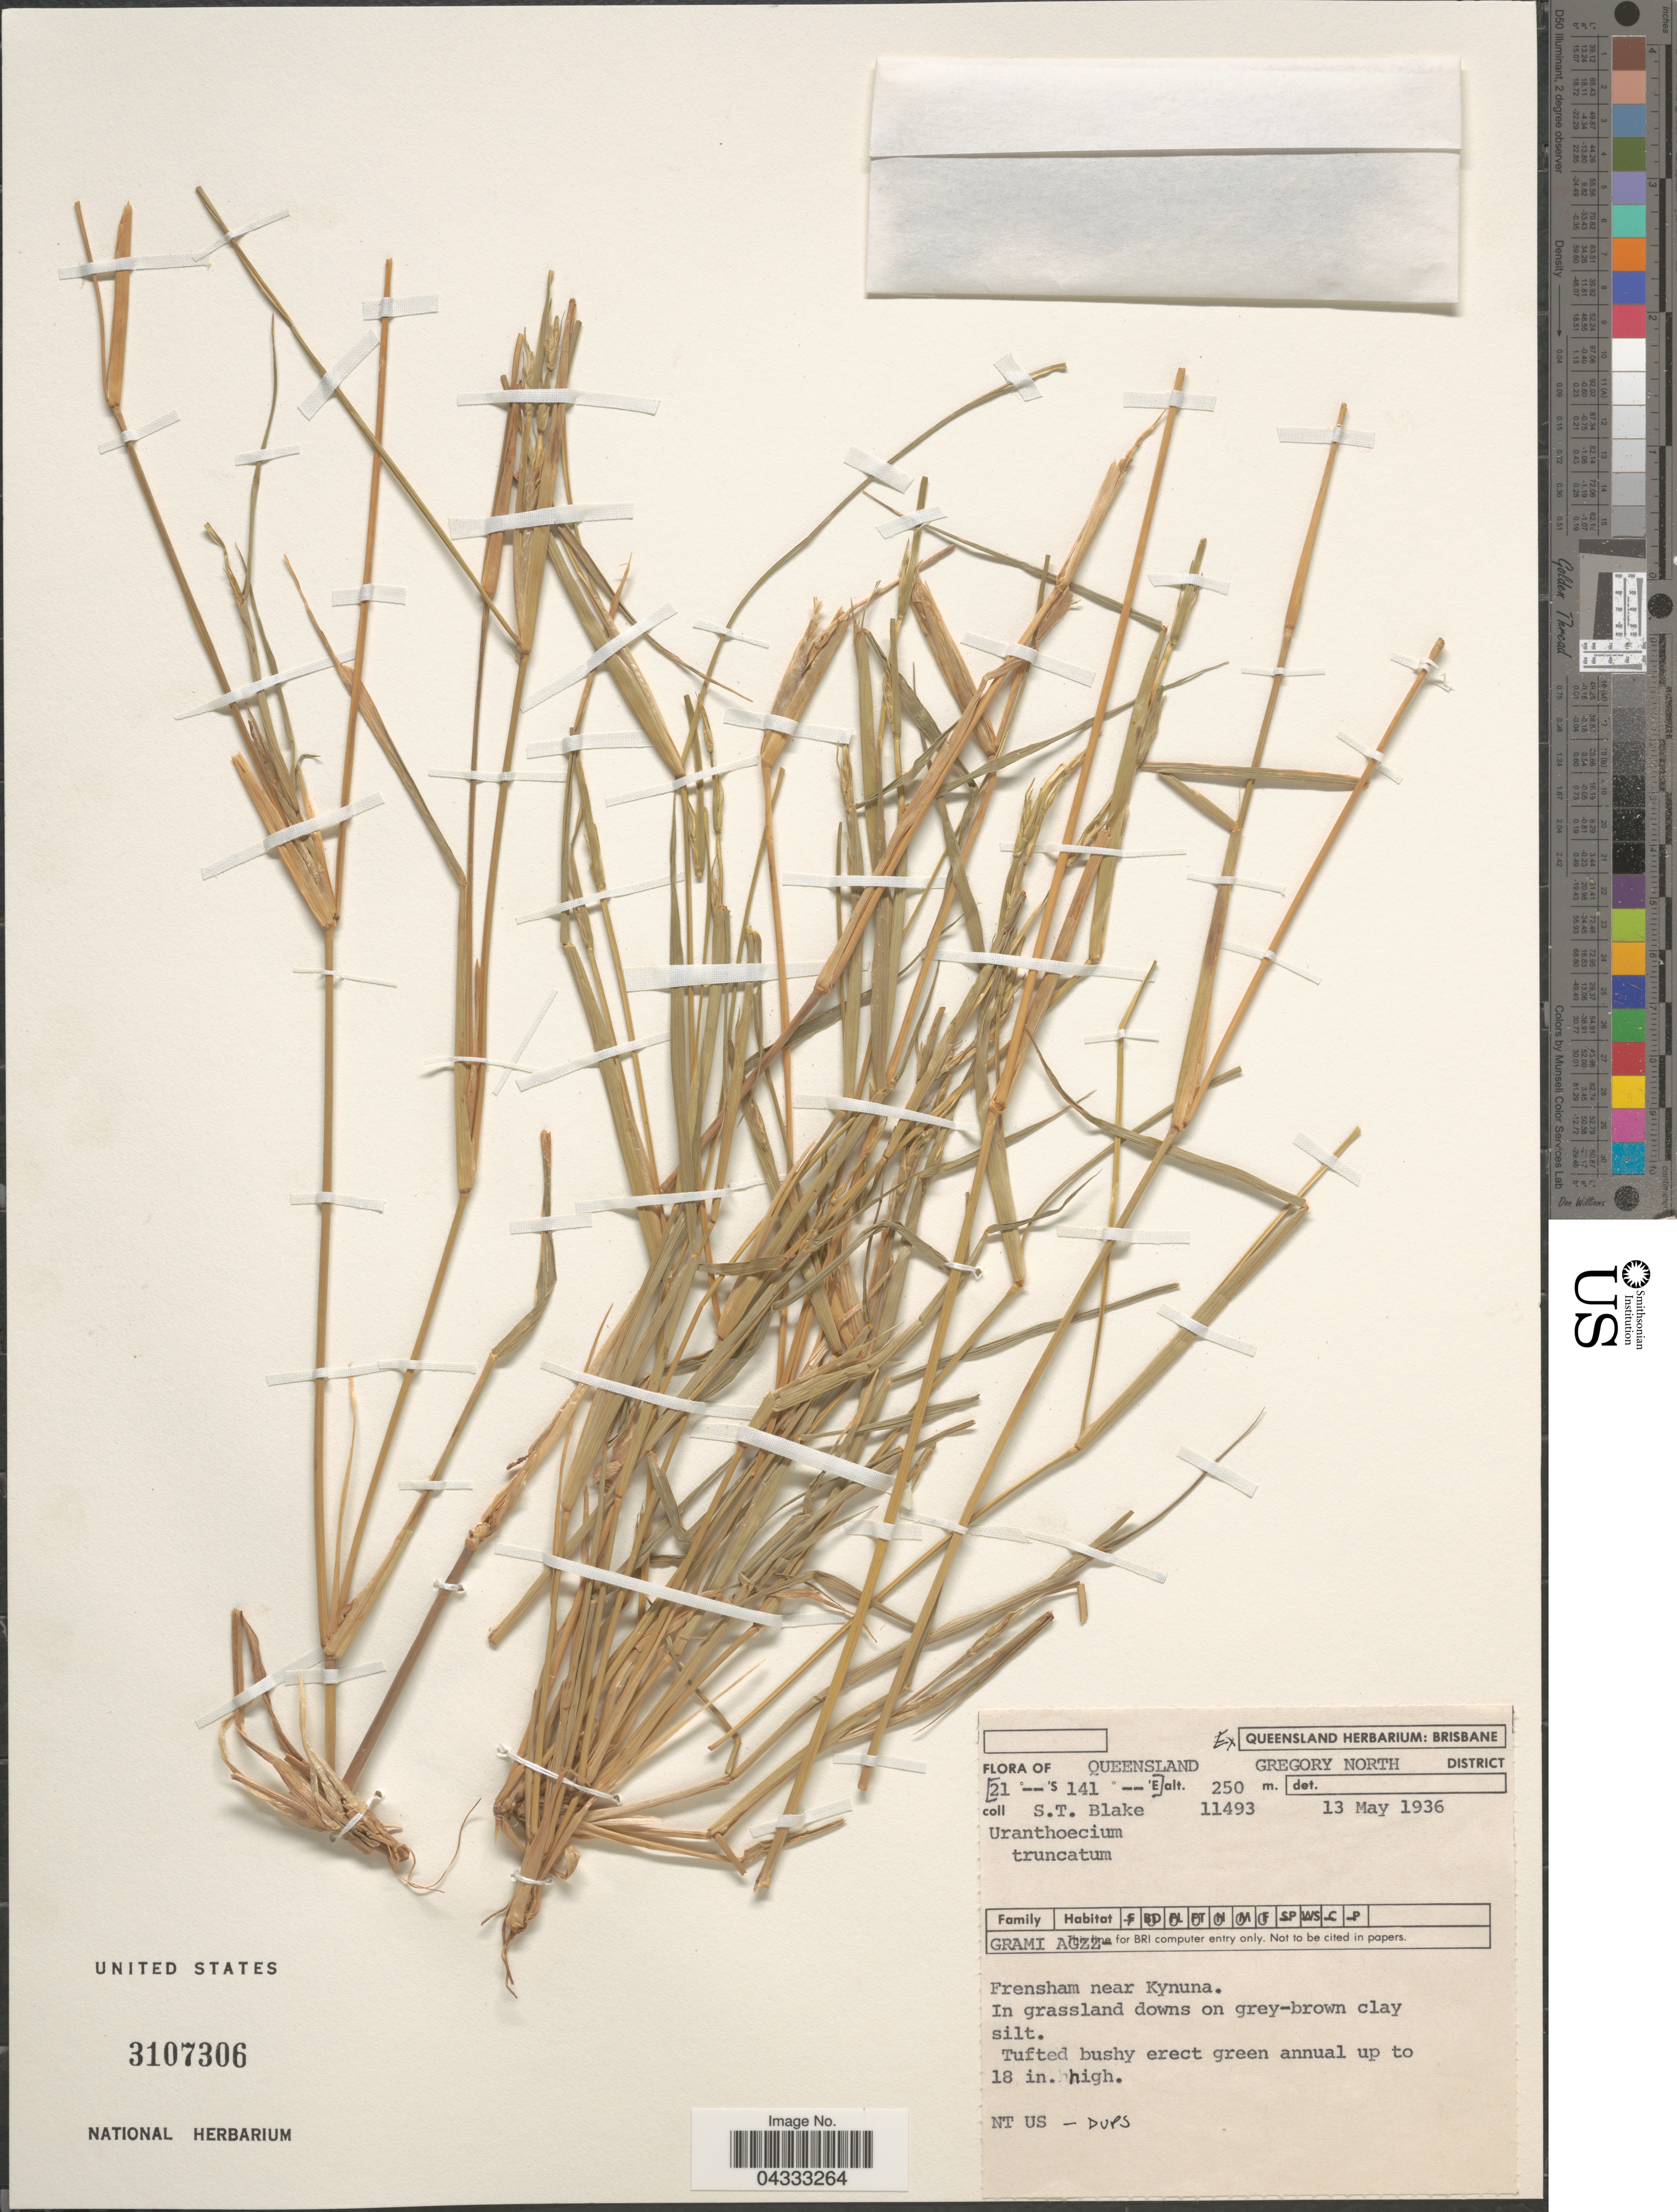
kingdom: Plantae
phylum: Tracheophyta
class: Liliopsida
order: Poales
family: Poaceae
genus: Uranthoecium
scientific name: Uranthoecium truncatum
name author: (Maiden & Betche) Stapf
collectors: S. T. Blake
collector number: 11493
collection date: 1936-05-13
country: Australia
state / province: Queensland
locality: Gregory North District. Frensham near Kynuna. In grassland downs on grey-brown clay silt.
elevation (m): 250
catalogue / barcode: US 3107306